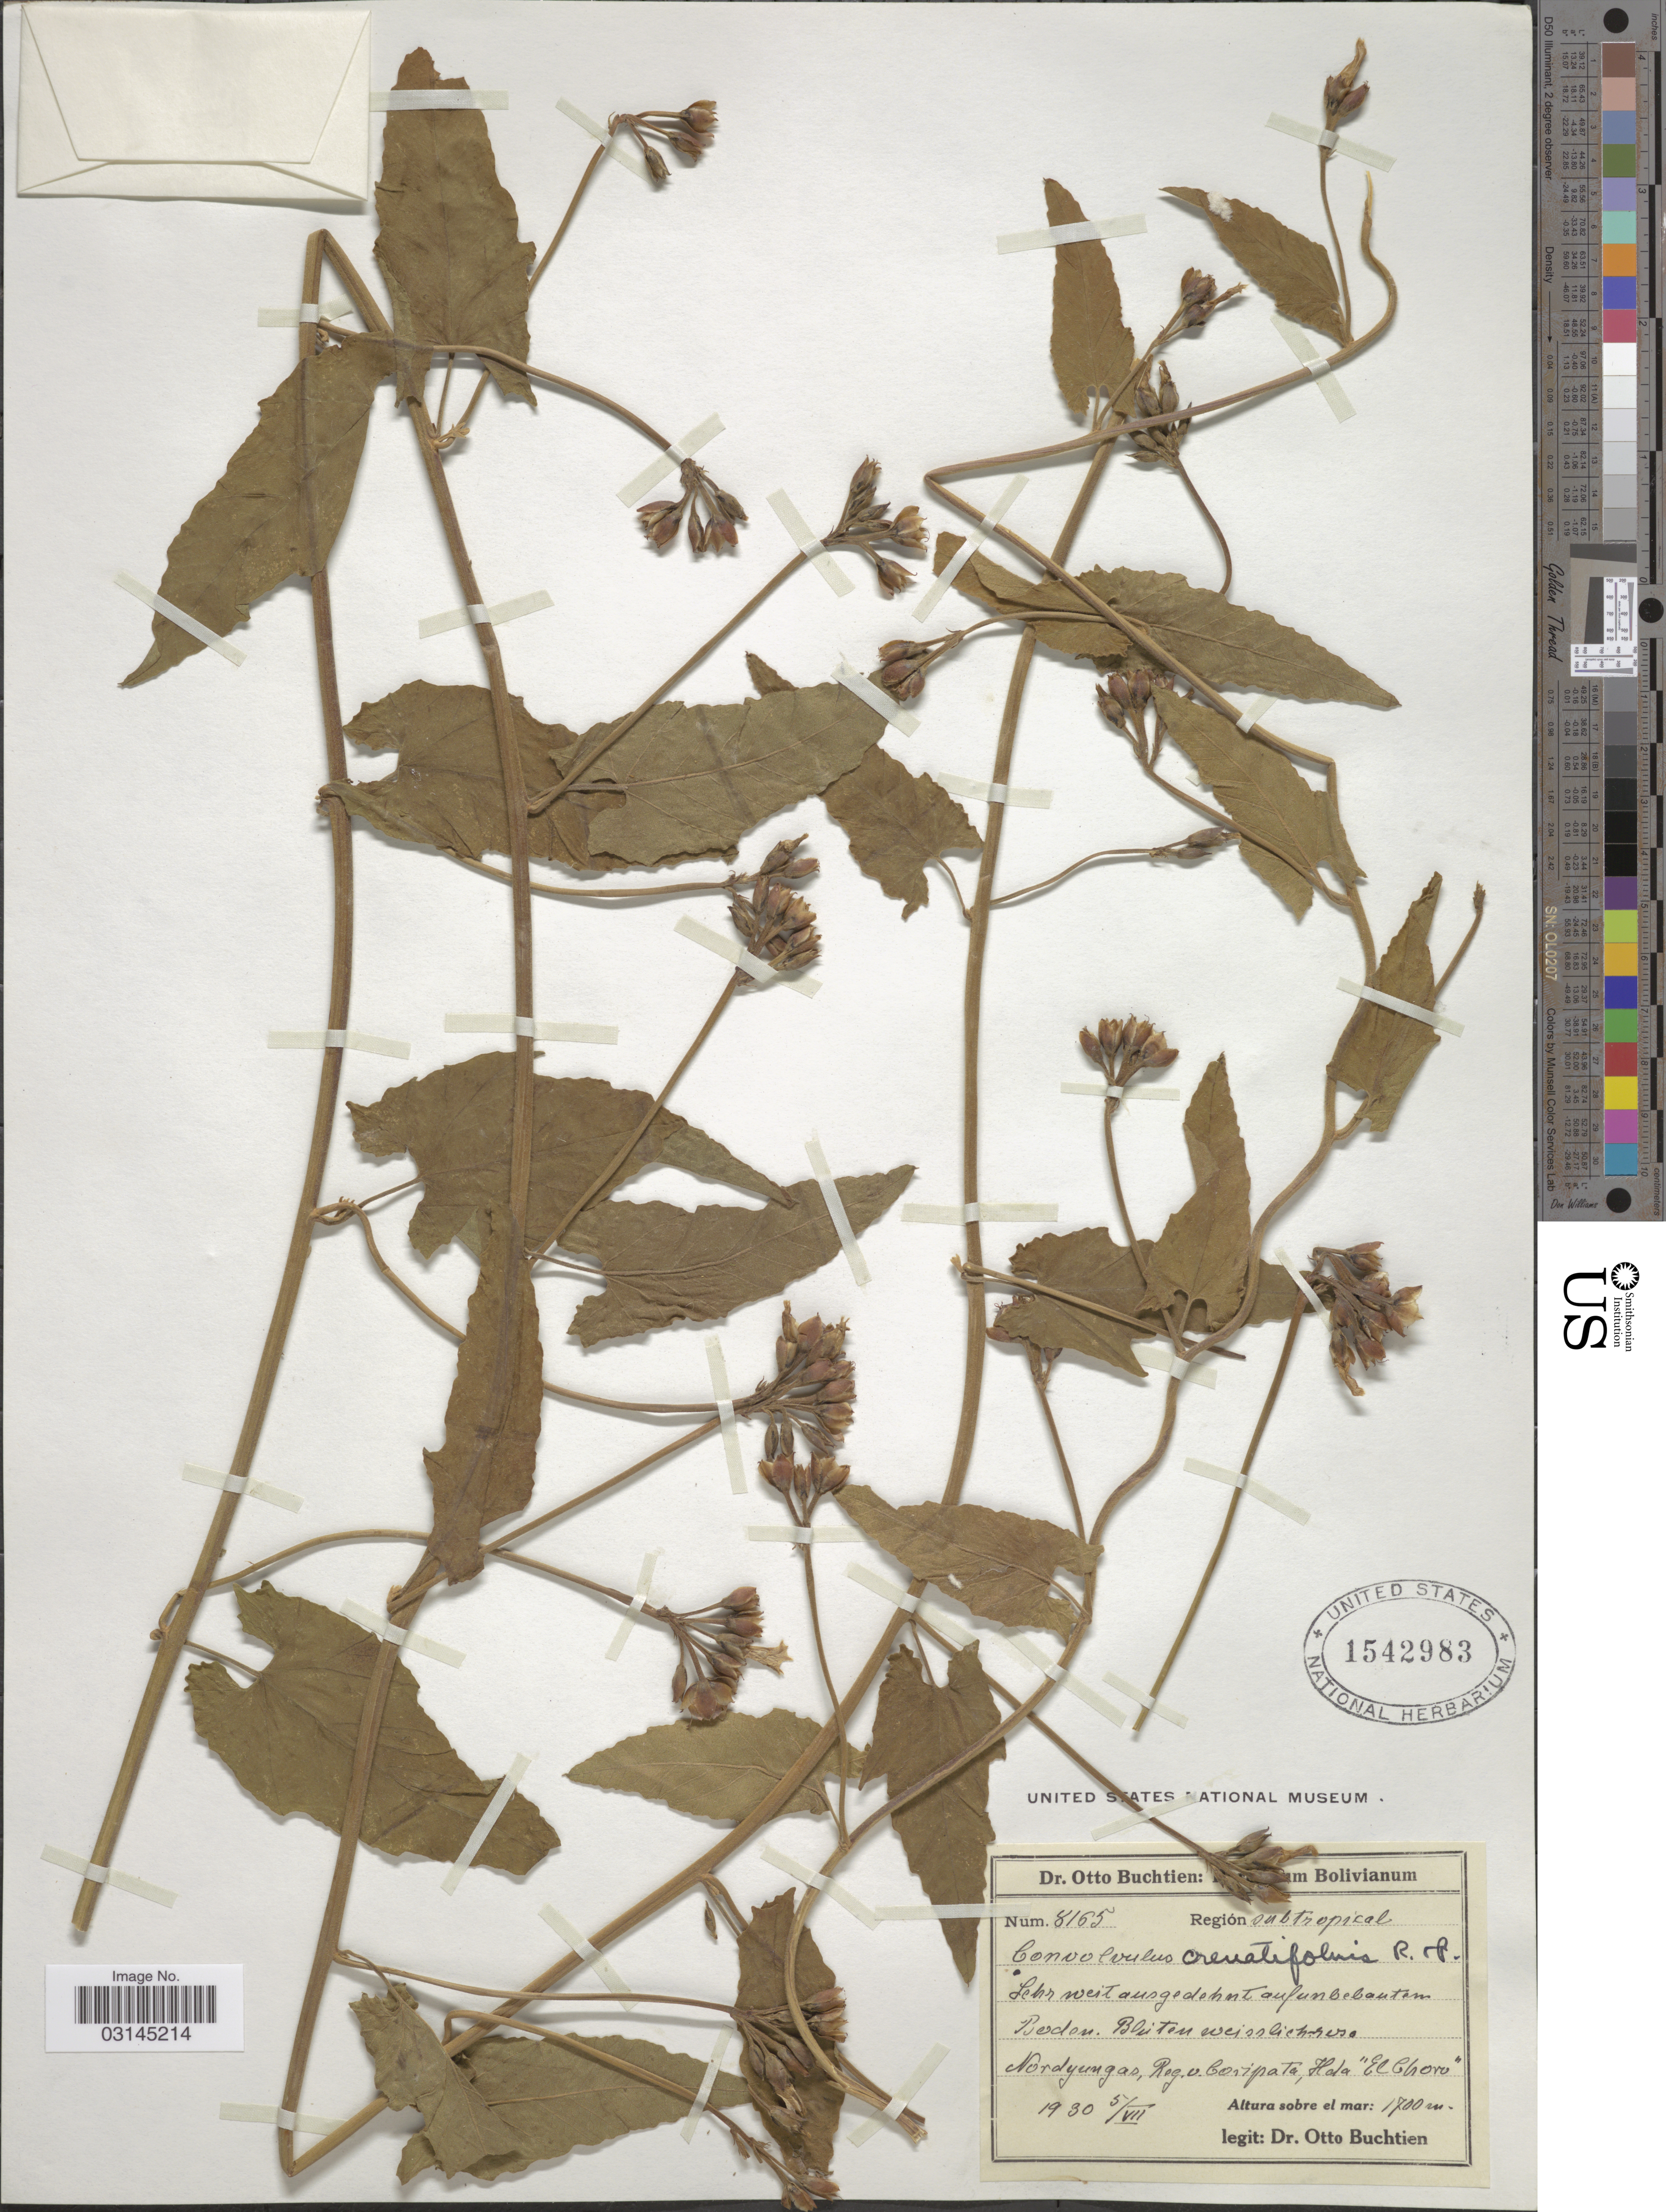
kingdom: Plantae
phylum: Tracheophyta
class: Magnoliopsida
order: Solanales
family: Convolvulaceae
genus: Convolvulus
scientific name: Convolvulus crenatifolius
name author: Ruiz & Pav.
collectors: O. Buchtien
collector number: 8165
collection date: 1930-08-05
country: Bolivia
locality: Región subtropical. Nordyungas, Reg. v. Coripata, Hacienda "El Choro".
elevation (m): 1700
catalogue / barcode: US 1542983